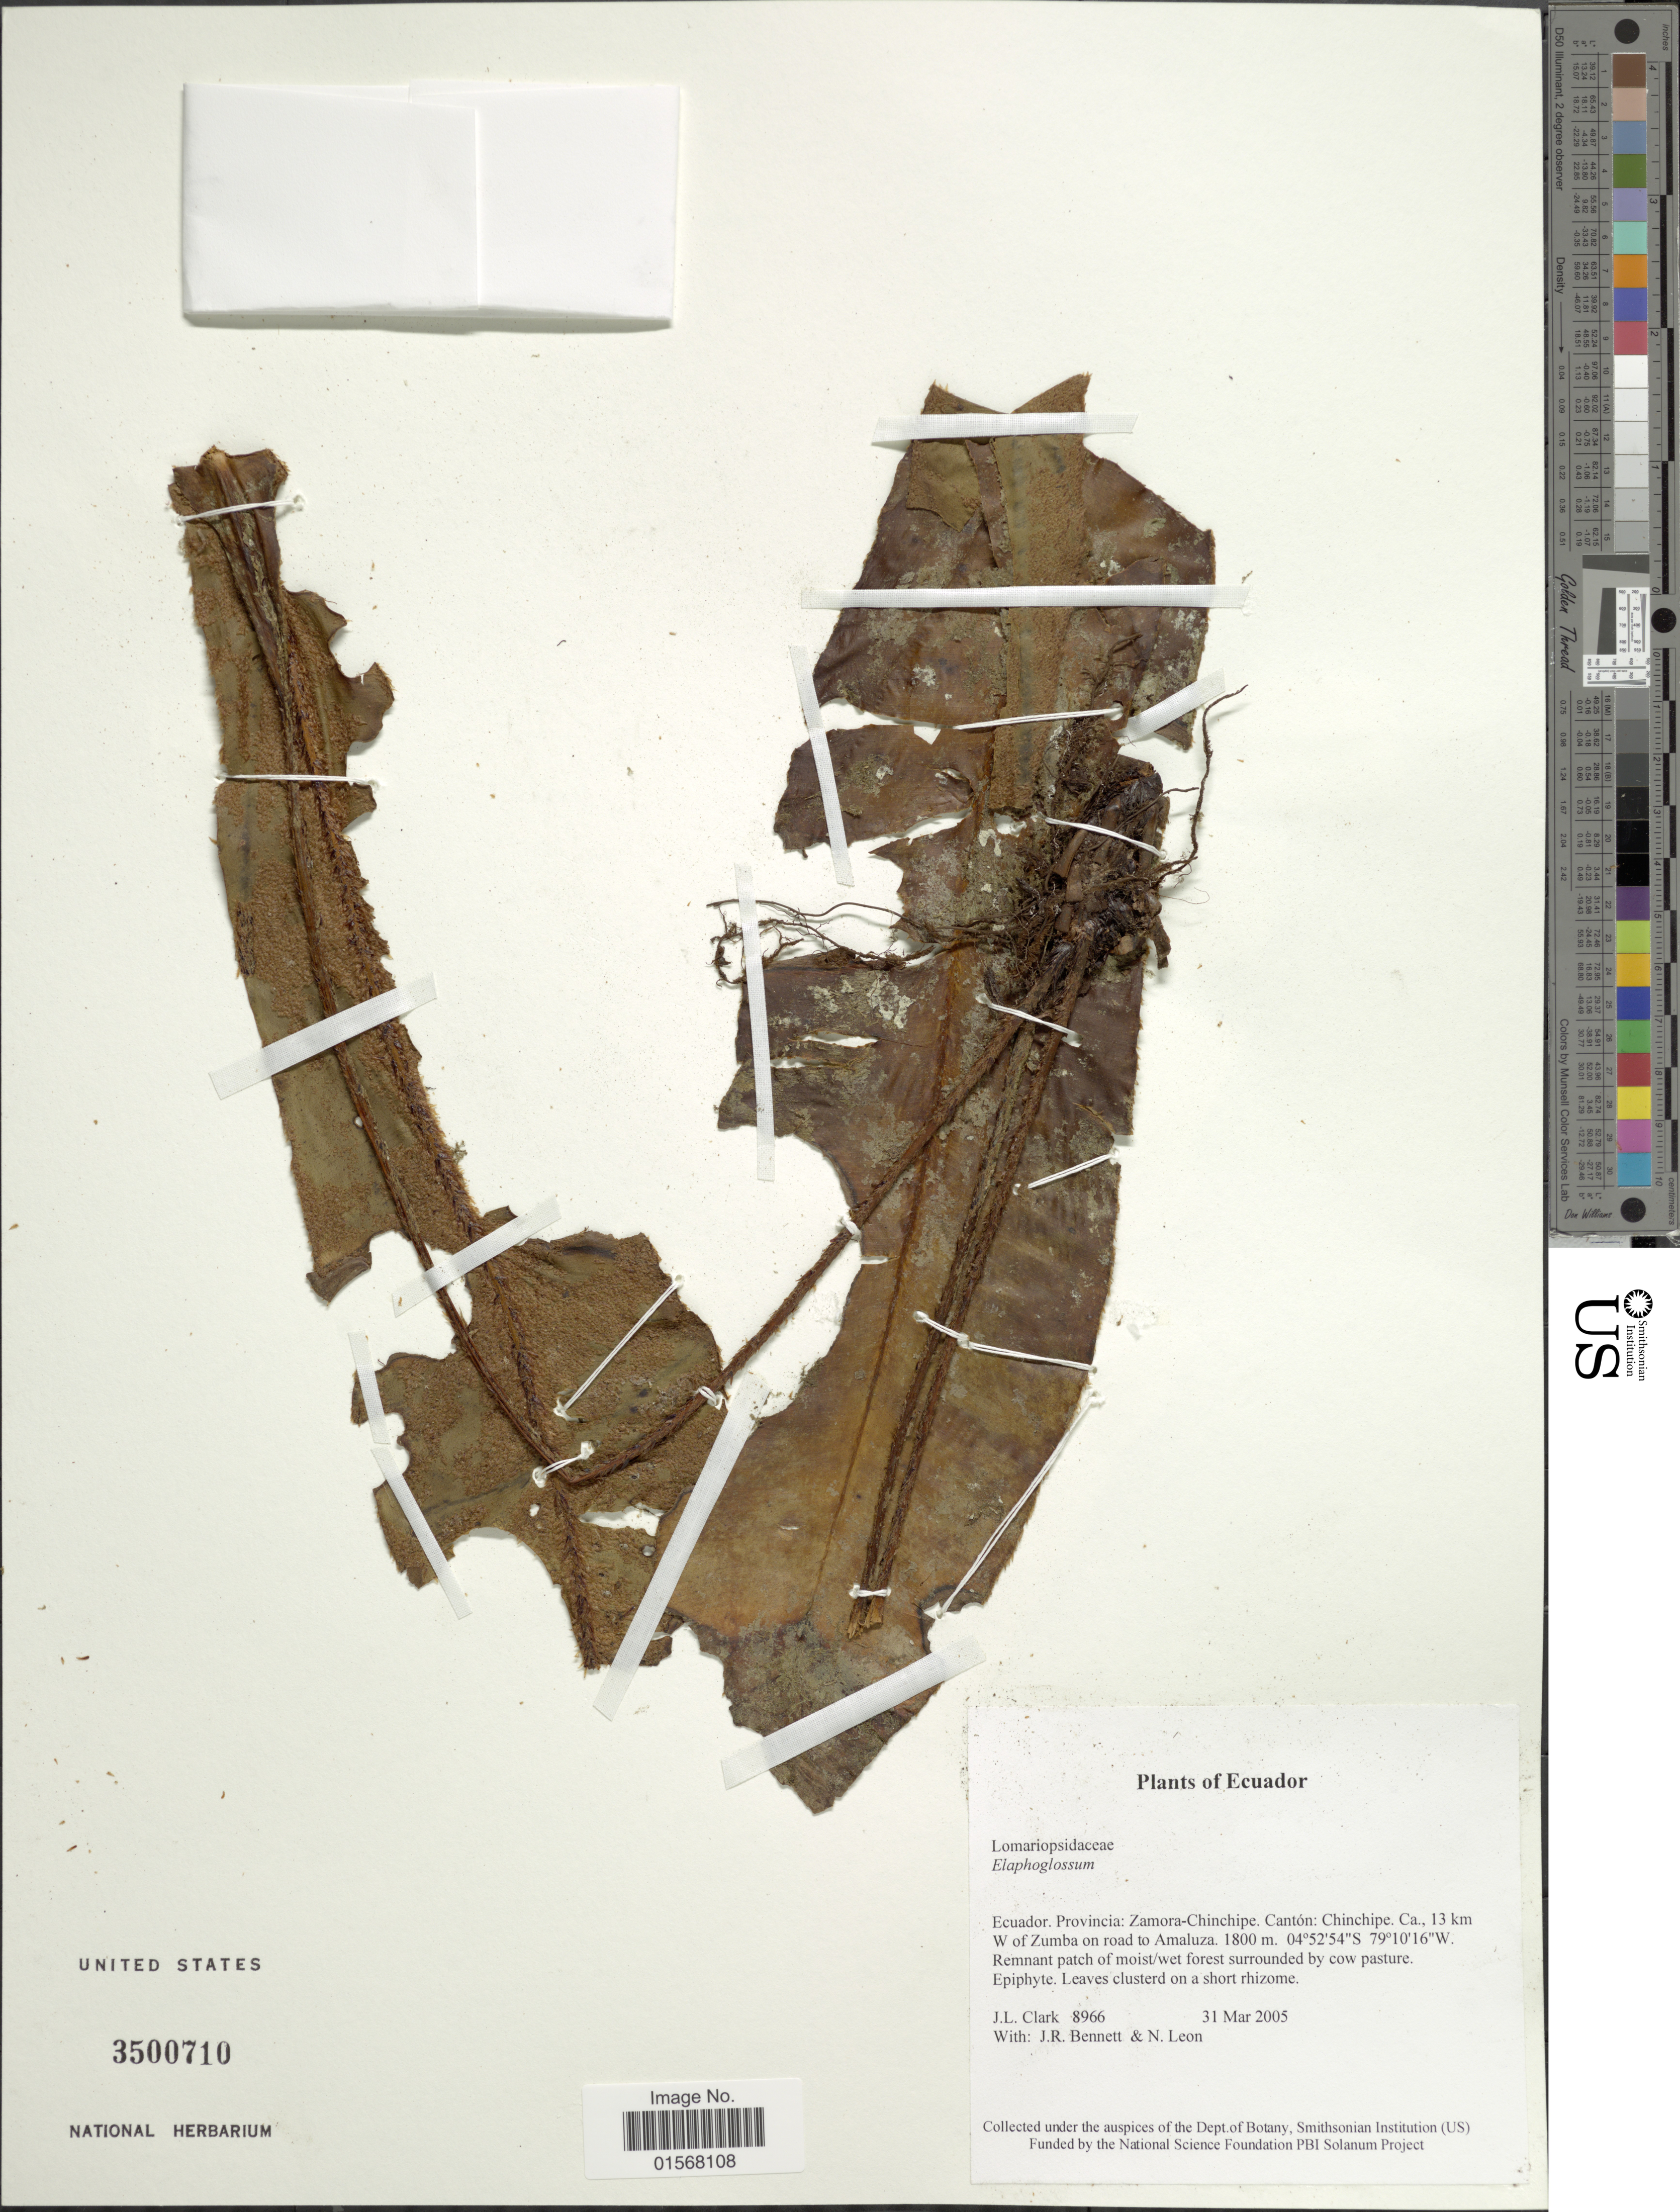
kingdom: Plantae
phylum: Tracheophyta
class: Polypodiopsida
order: Polypodiales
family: Dryopteridaceae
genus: Elaphoglossum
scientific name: Elaphoglossum sp.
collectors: J. L. Clark, J. R. Bennett & N. Leon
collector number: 8966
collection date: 2005-03-31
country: Ecuador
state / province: Zamora-Chinchipe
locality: Ecuador, Provincia: Zamora-Chinchipe, Canton: Chinchipe, ca 13 km W of Zumba on road to Amaluza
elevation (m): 1800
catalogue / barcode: US 3500710